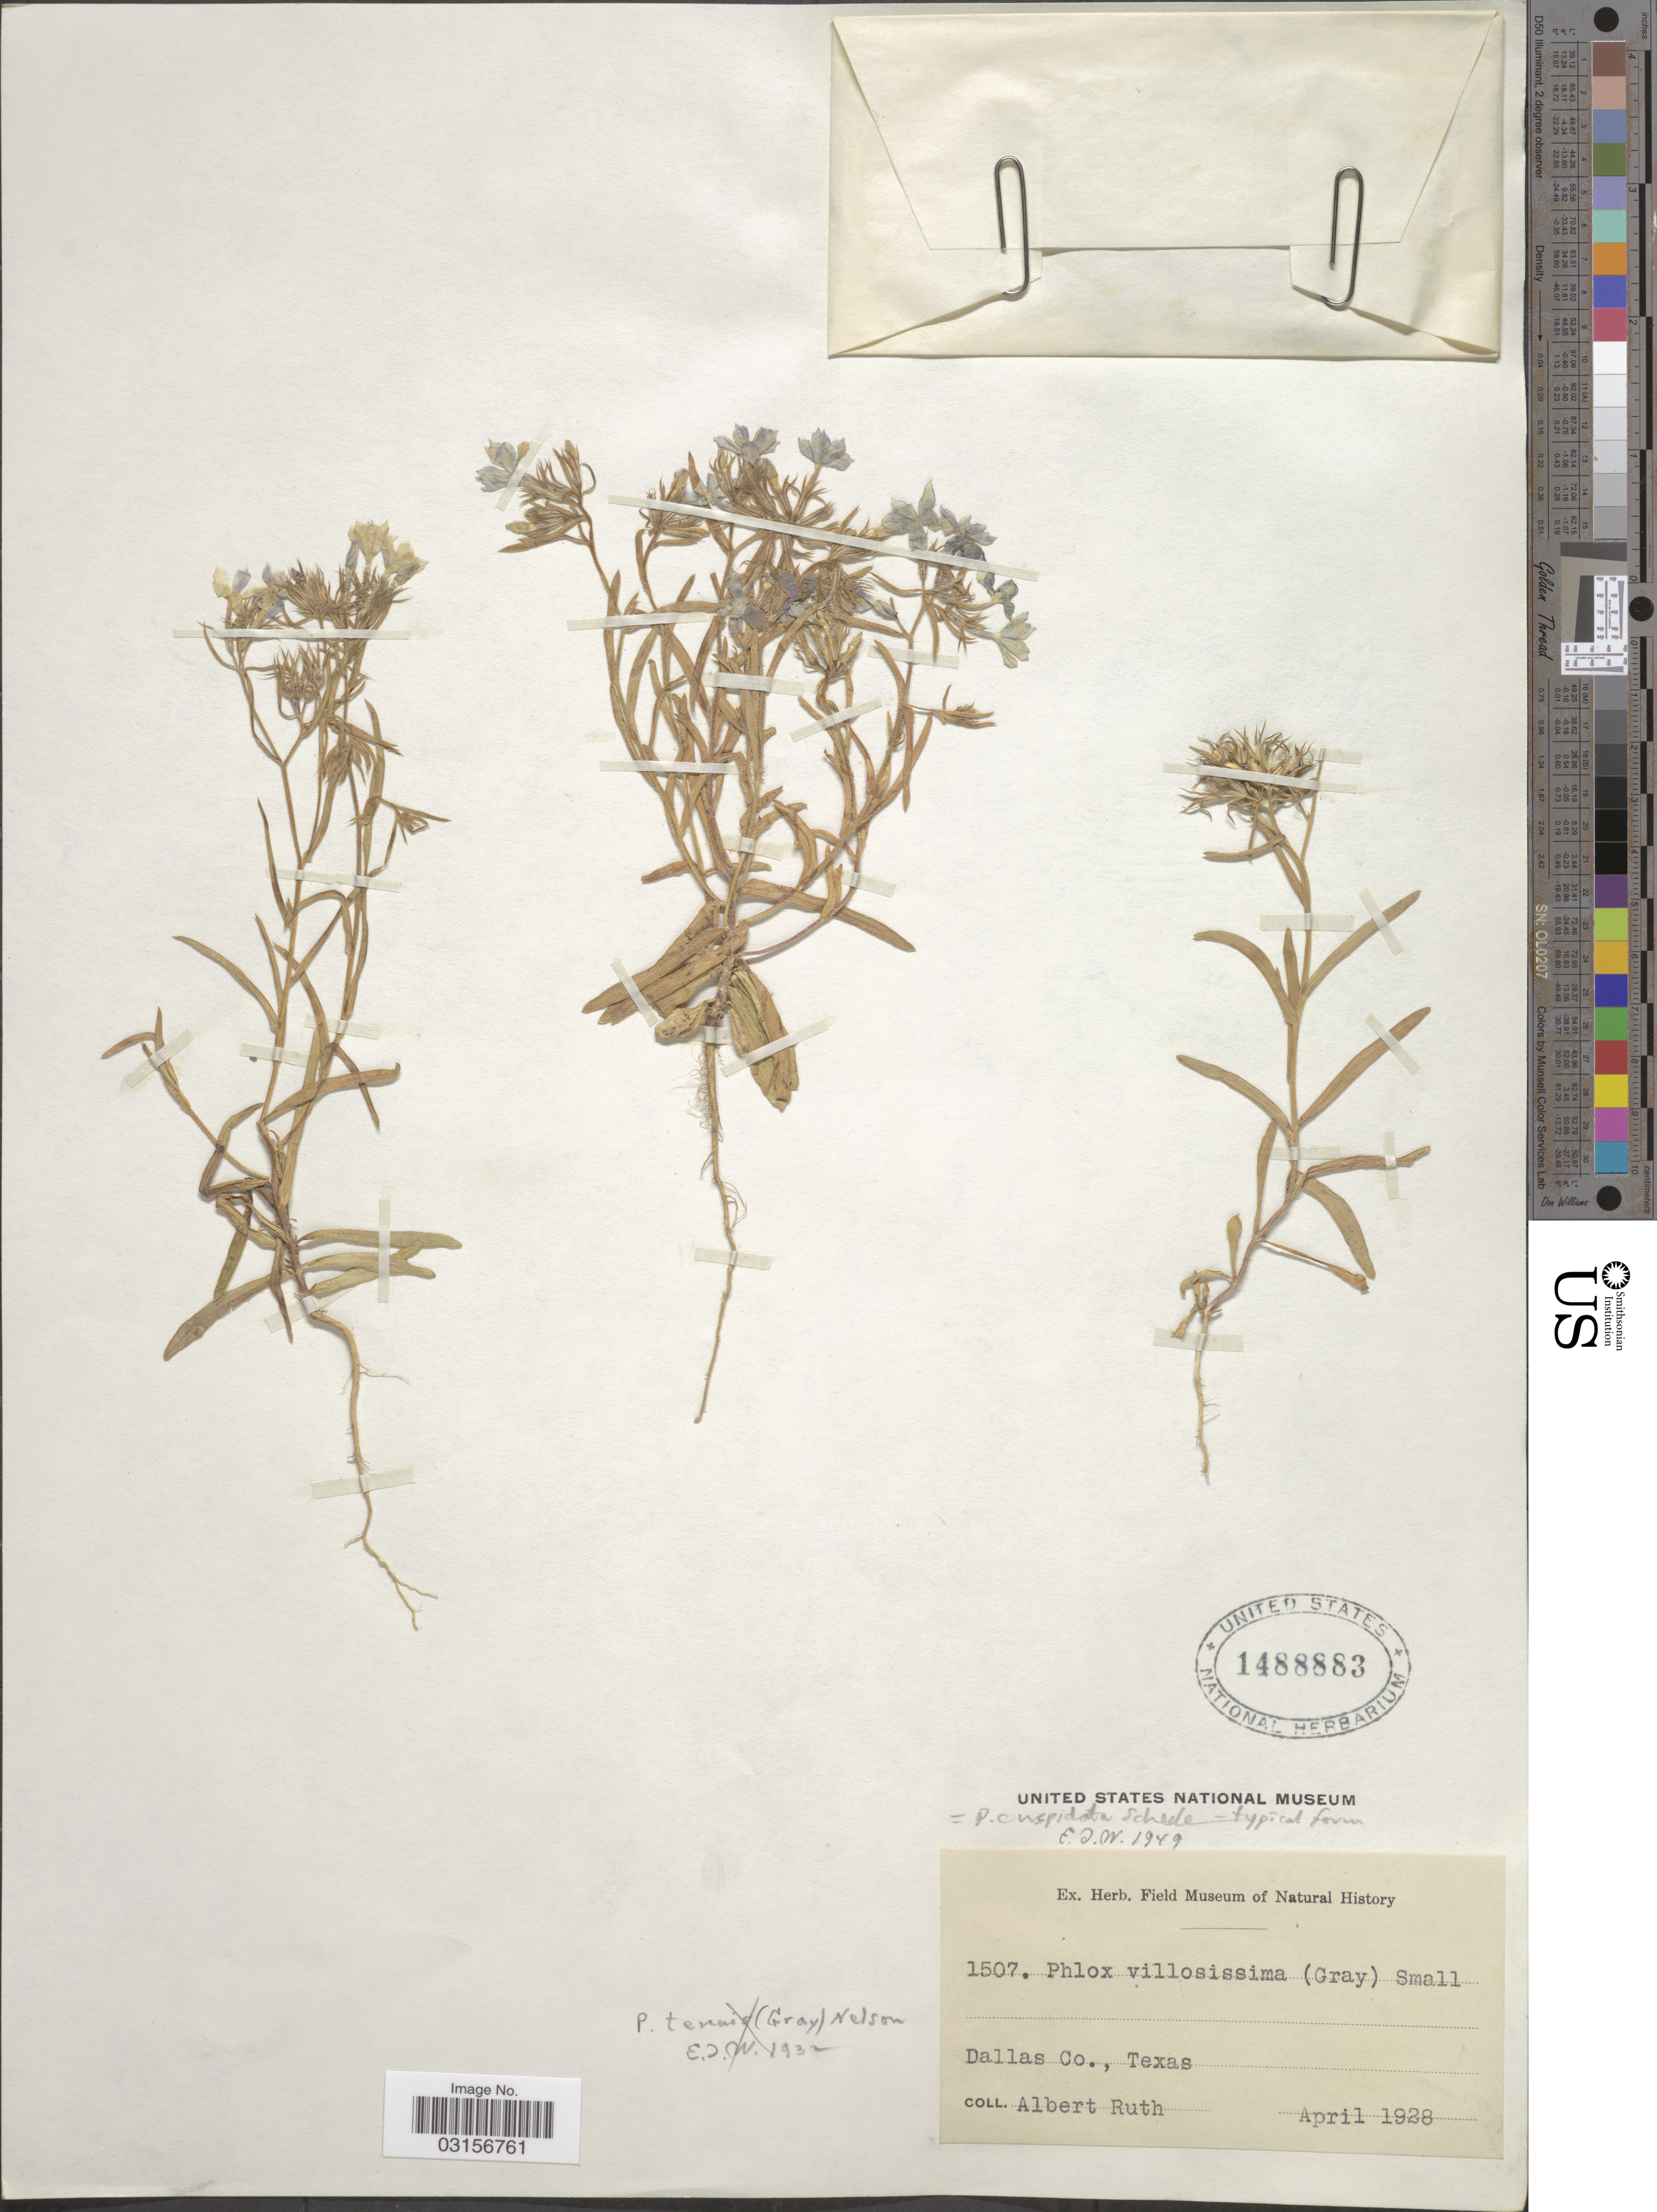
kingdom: Plantae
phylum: Tracheophyta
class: Magnoliopsida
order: Ericales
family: Polemoniaceae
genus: Phlox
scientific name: Phlox cuspidata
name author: Scheele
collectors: A. Ruth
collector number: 1507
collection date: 1928-04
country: United States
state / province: Texas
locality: Dallas Co., Texas.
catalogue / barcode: US 1488883